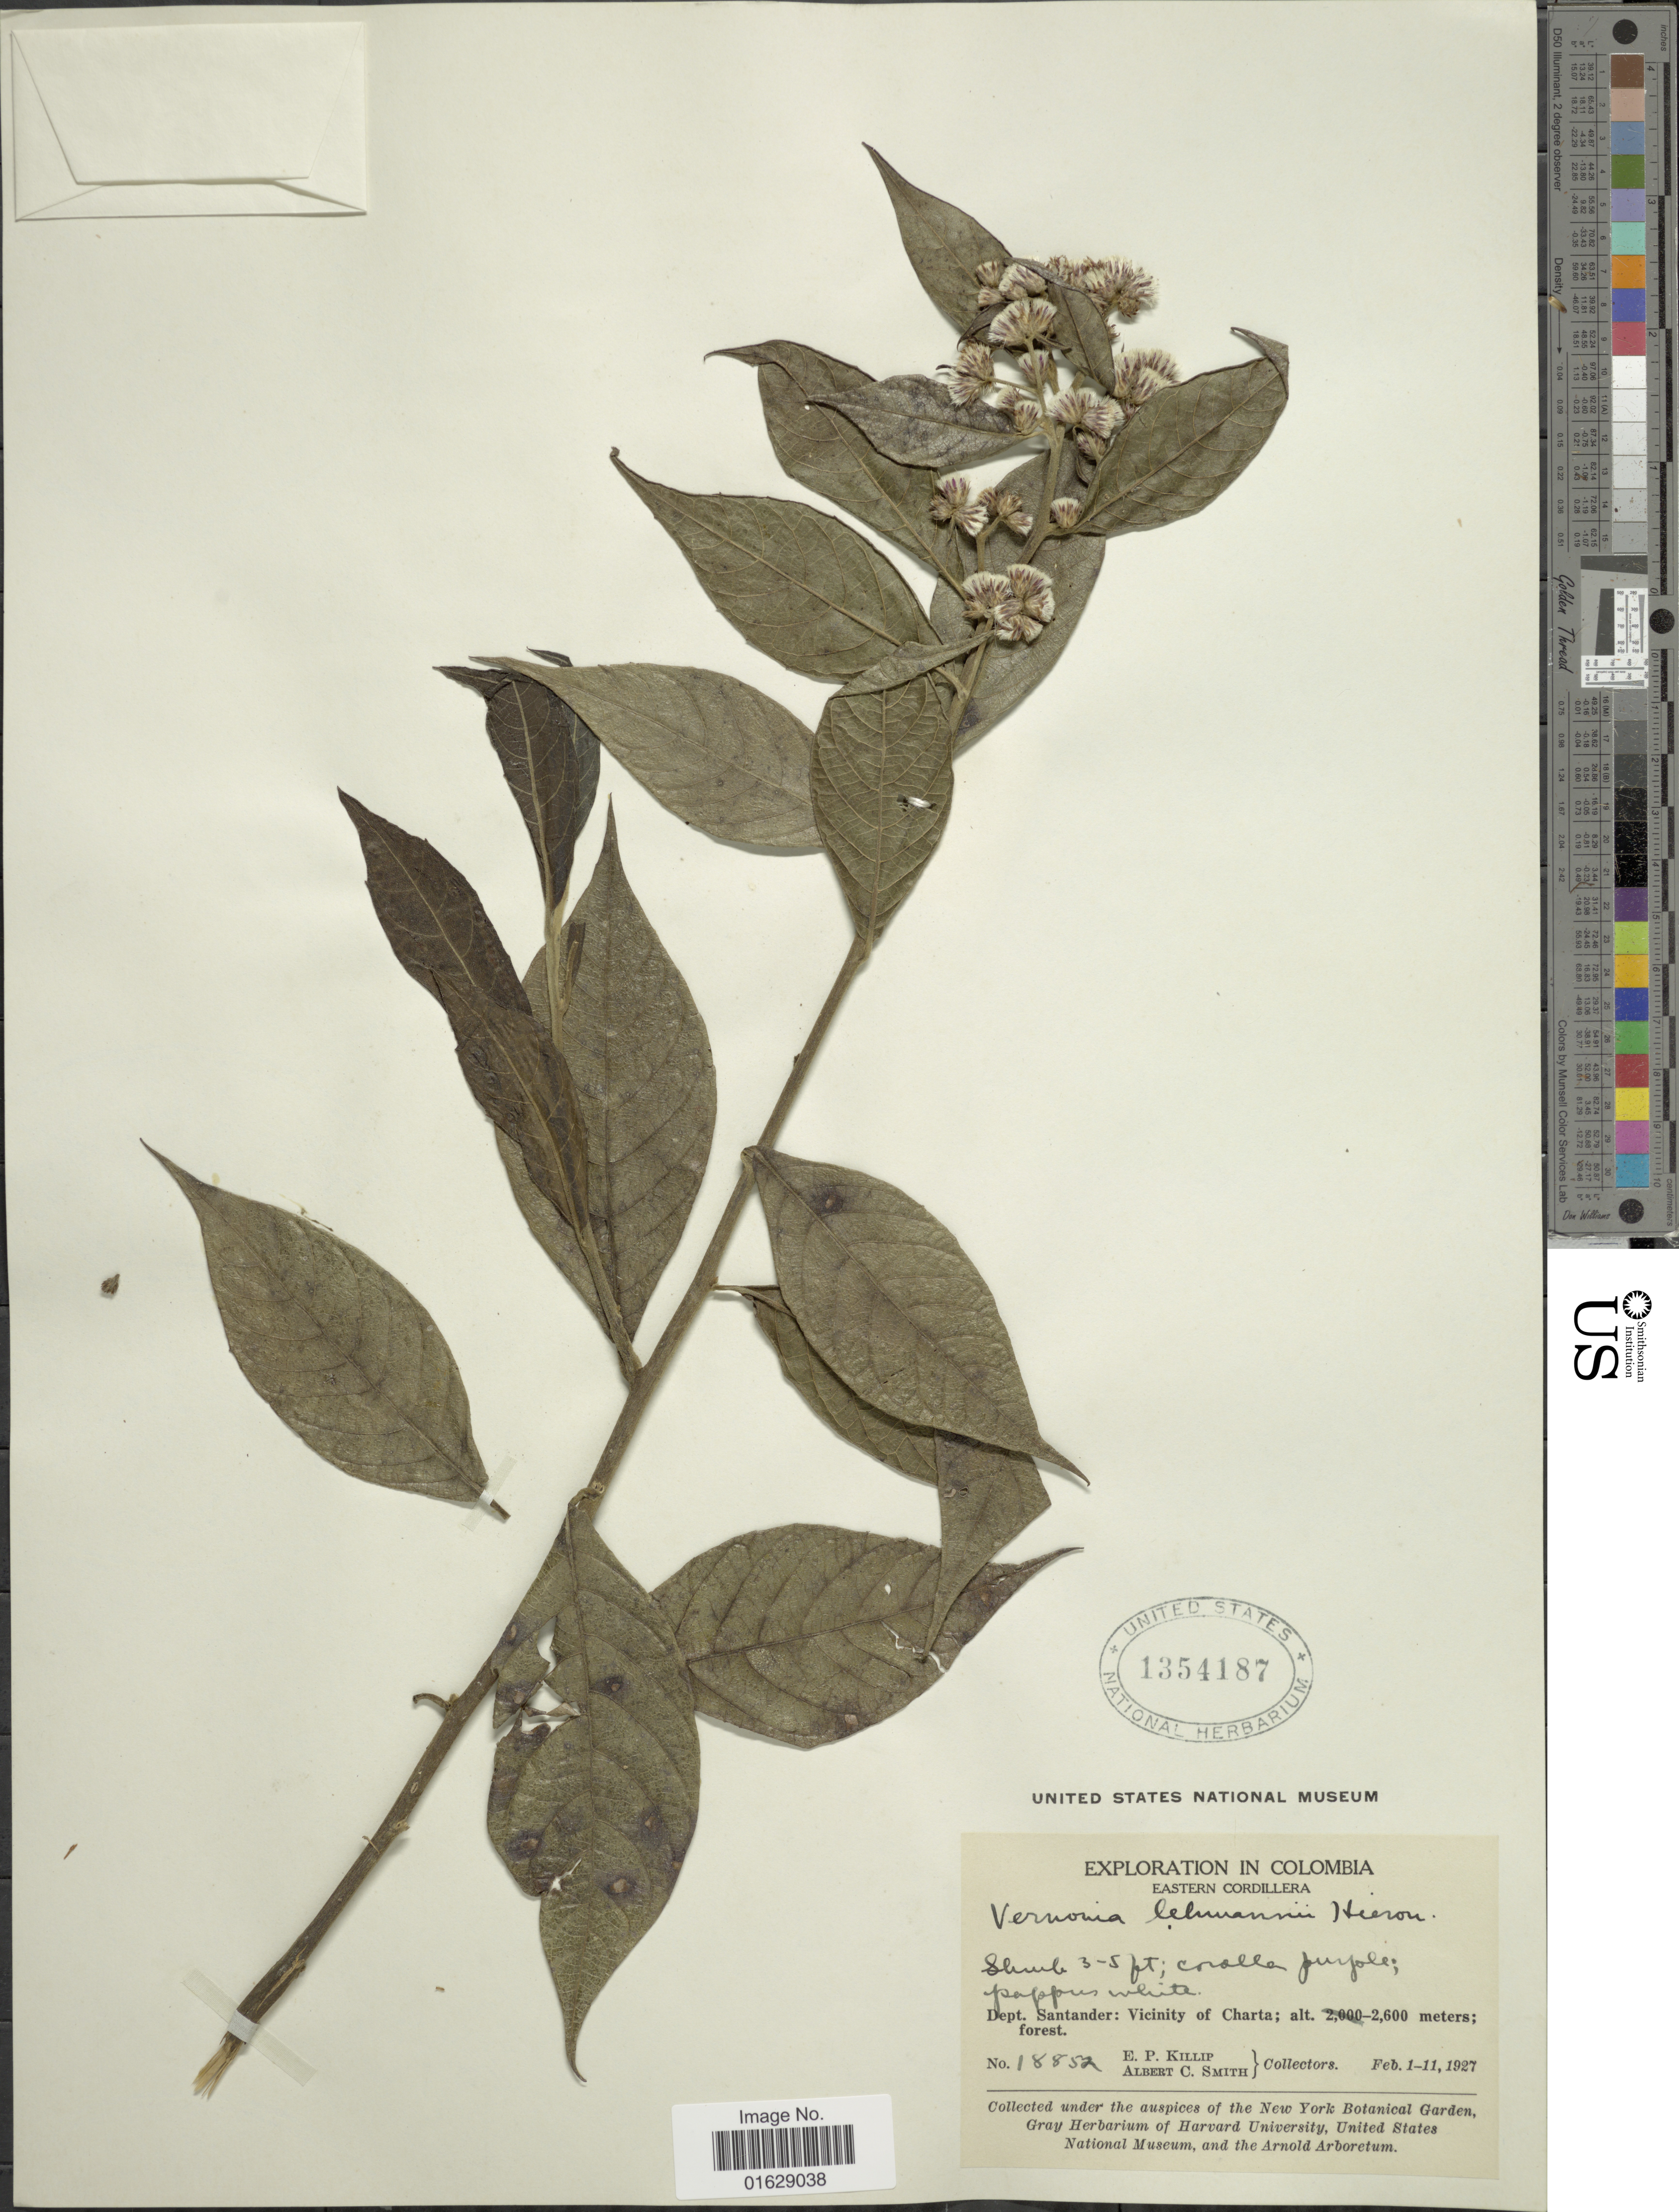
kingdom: Plantae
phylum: Tracheophyta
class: Magnoliopsida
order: Asterales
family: Asteraceae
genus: Lepidaploa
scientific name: Lepidaploa lehmannii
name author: (Hieron.) H. Rob.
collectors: E. P. Killip & A. C. Smith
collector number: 18852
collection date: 1927-02-01/1927-02-11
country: Colombia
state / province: Santander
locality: Vicinity of Charta.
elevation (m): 2600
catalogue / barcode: US 1354187